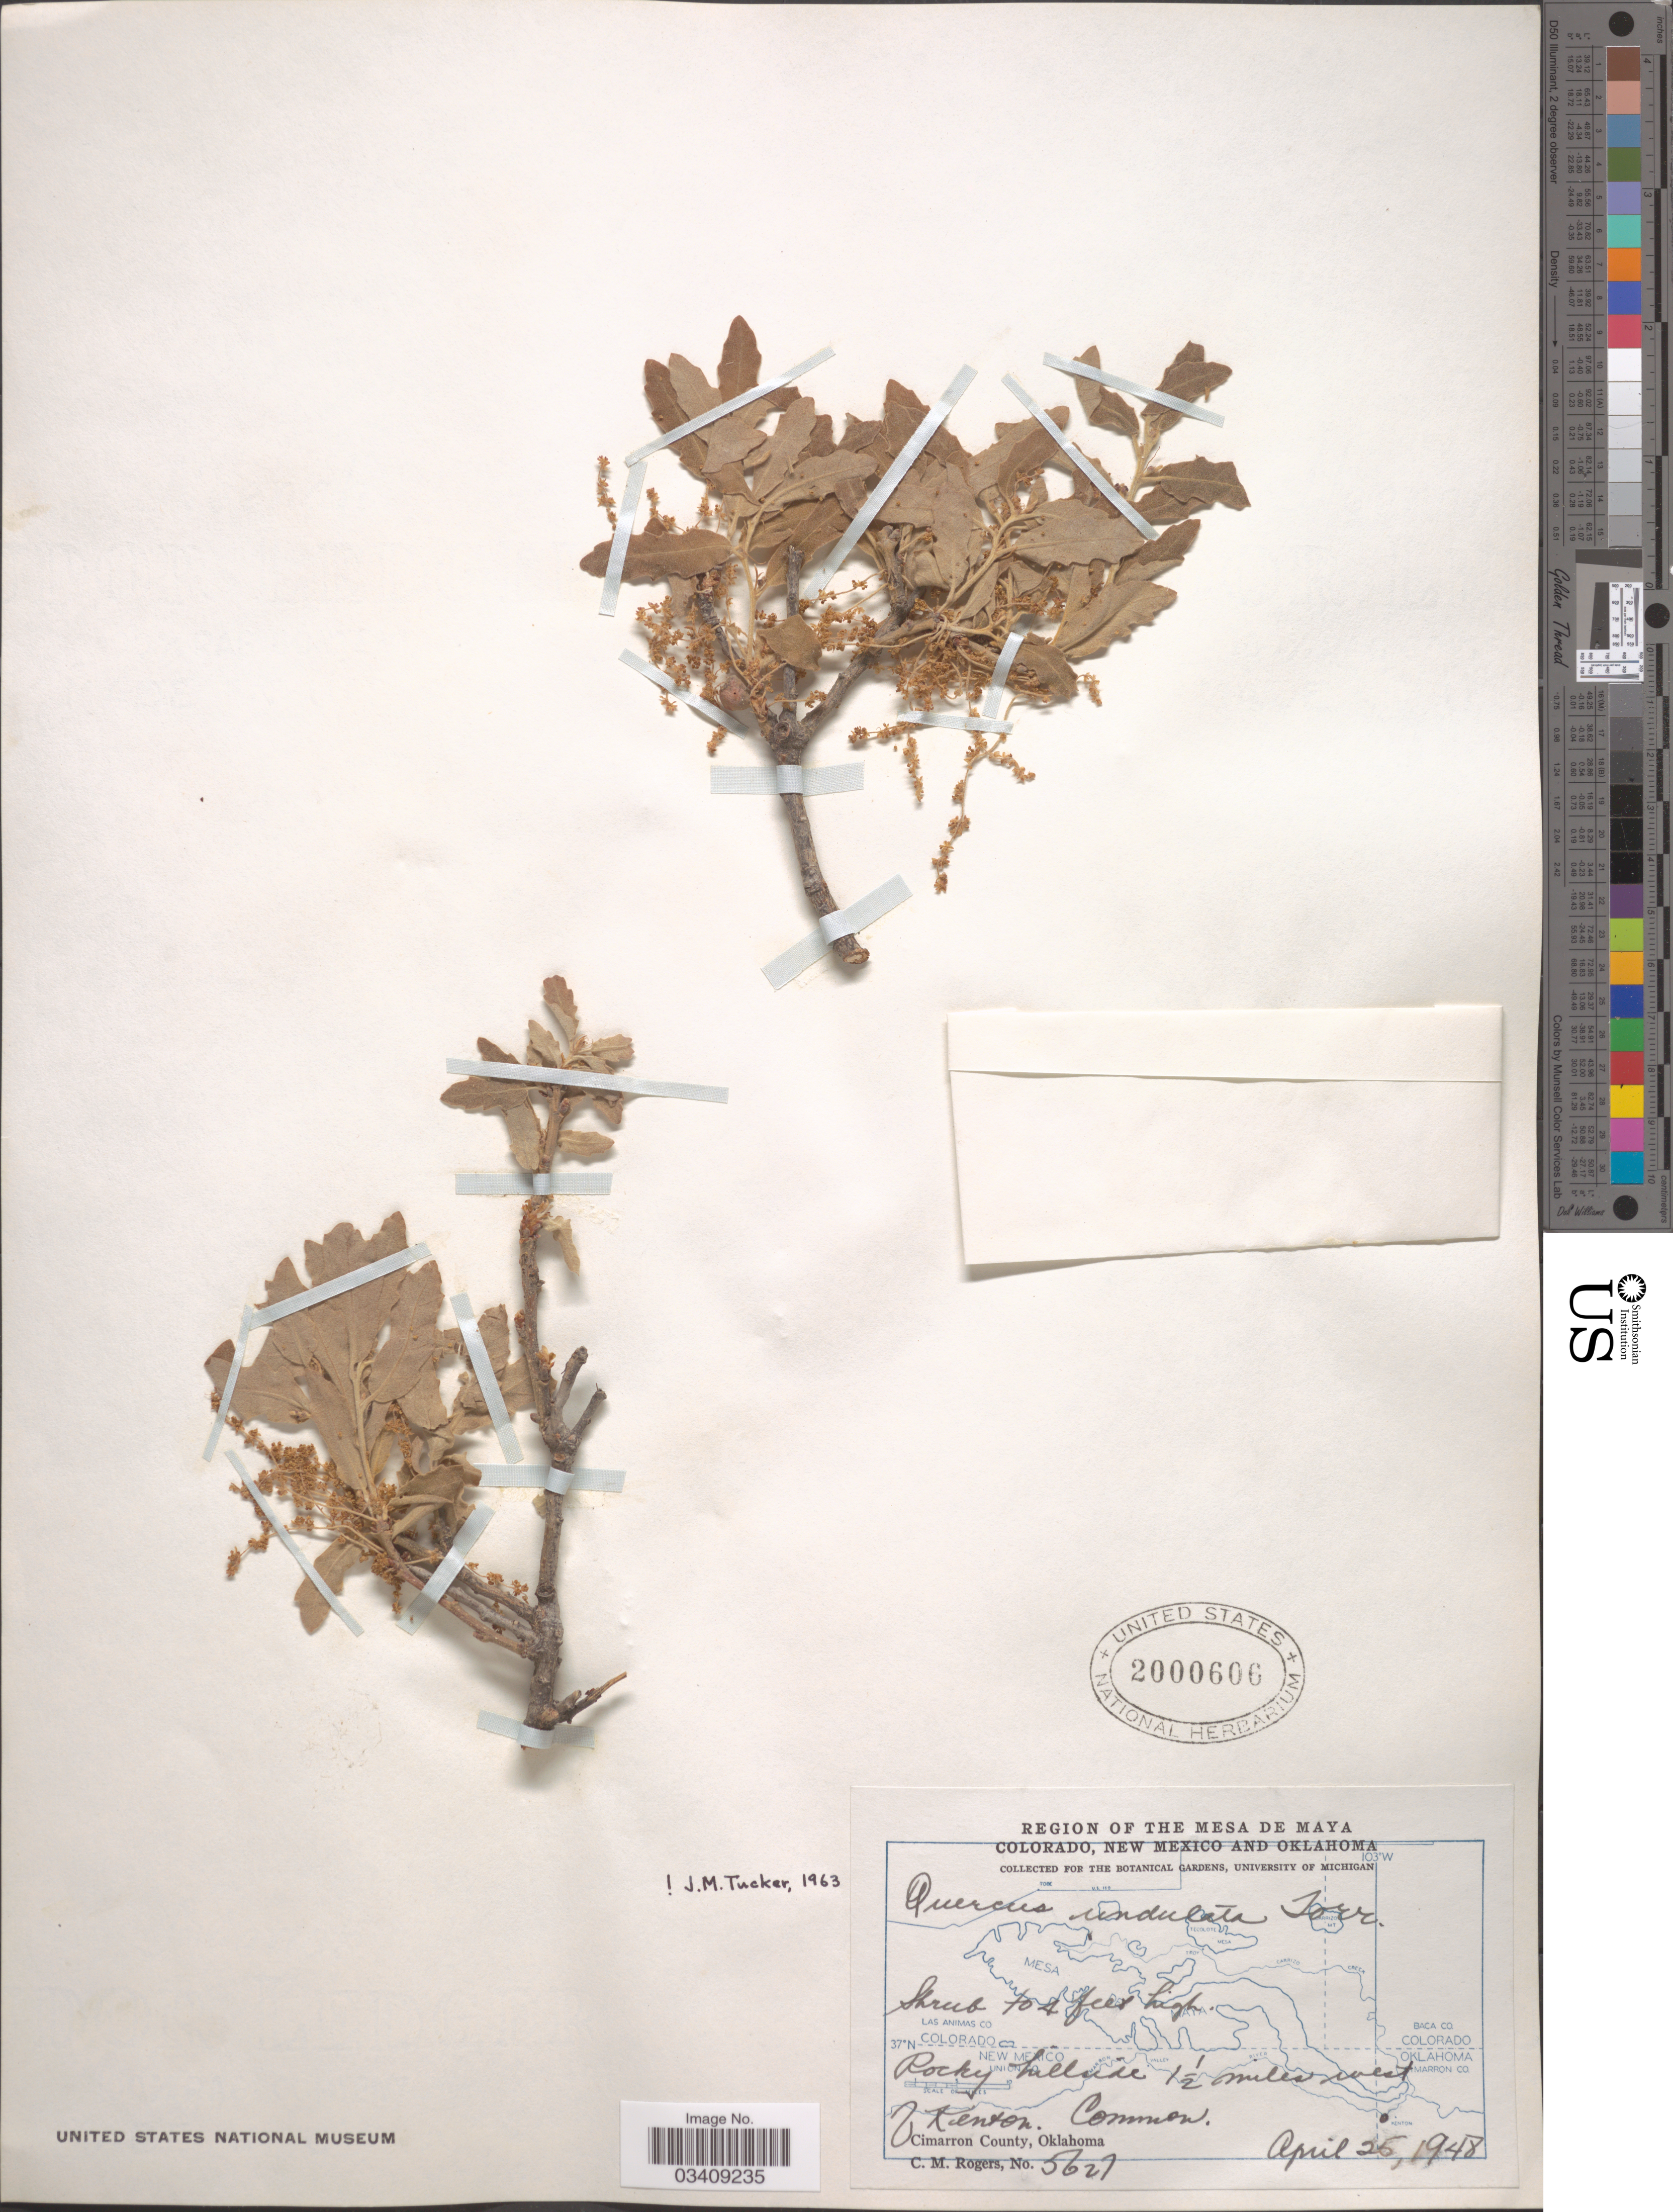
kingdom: Plantae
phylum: Tracheophyta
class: Magnoliopsida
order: Fagales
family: Fagaceae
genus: Quercus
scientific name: Quercus undulata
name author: Torr.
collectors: C. M. Rogers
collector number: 5627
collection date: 1948-04-25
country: United States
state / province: Oklahoma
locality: Region of the Mesa de Maya. Rocky hillside 1½ miles west of Kenton. Cimarron County.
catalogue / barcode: US 2000606